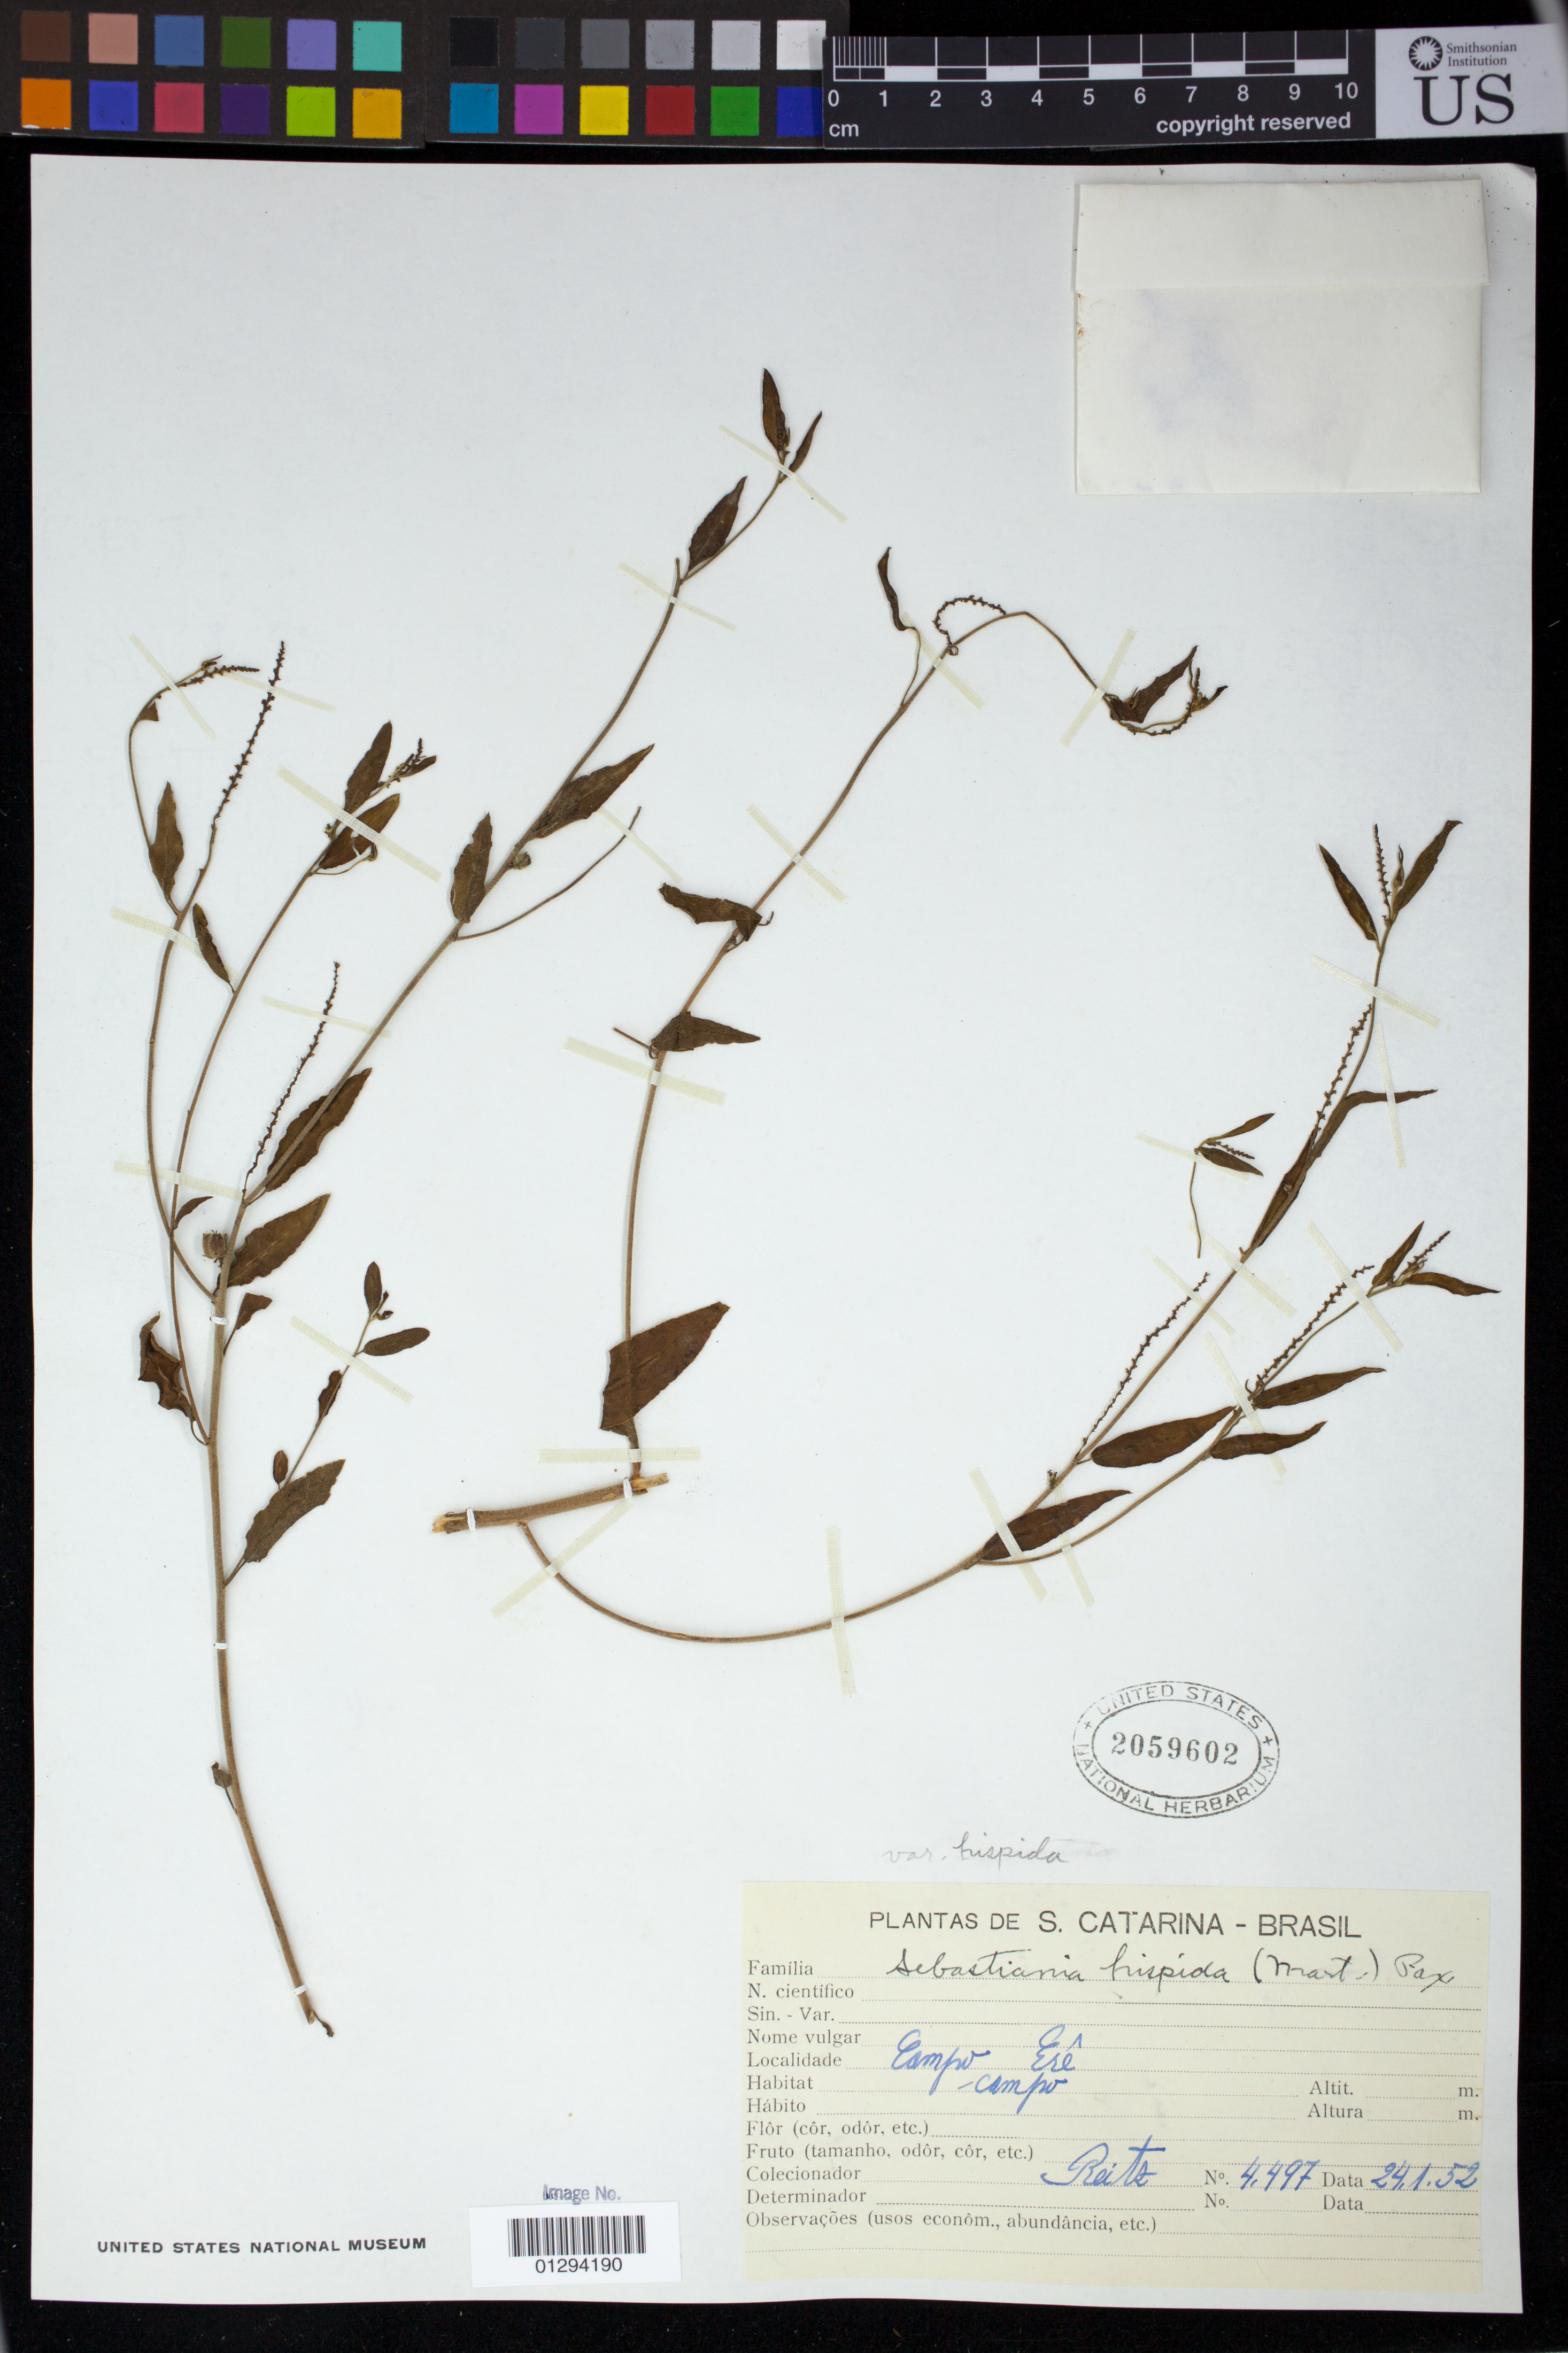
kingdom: Plantae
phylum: Tracheophyta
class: Magnoliopsida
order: Malpighiales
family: Euphorbiaceae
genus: Sebastiania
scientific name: Sebastiania hispida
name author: (Mart.) Pax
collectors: R. Reitz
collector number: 4497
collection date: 1952-01-24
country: Brazil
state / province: Santa Catarina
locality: Campo Ere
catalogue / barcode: US 2059602